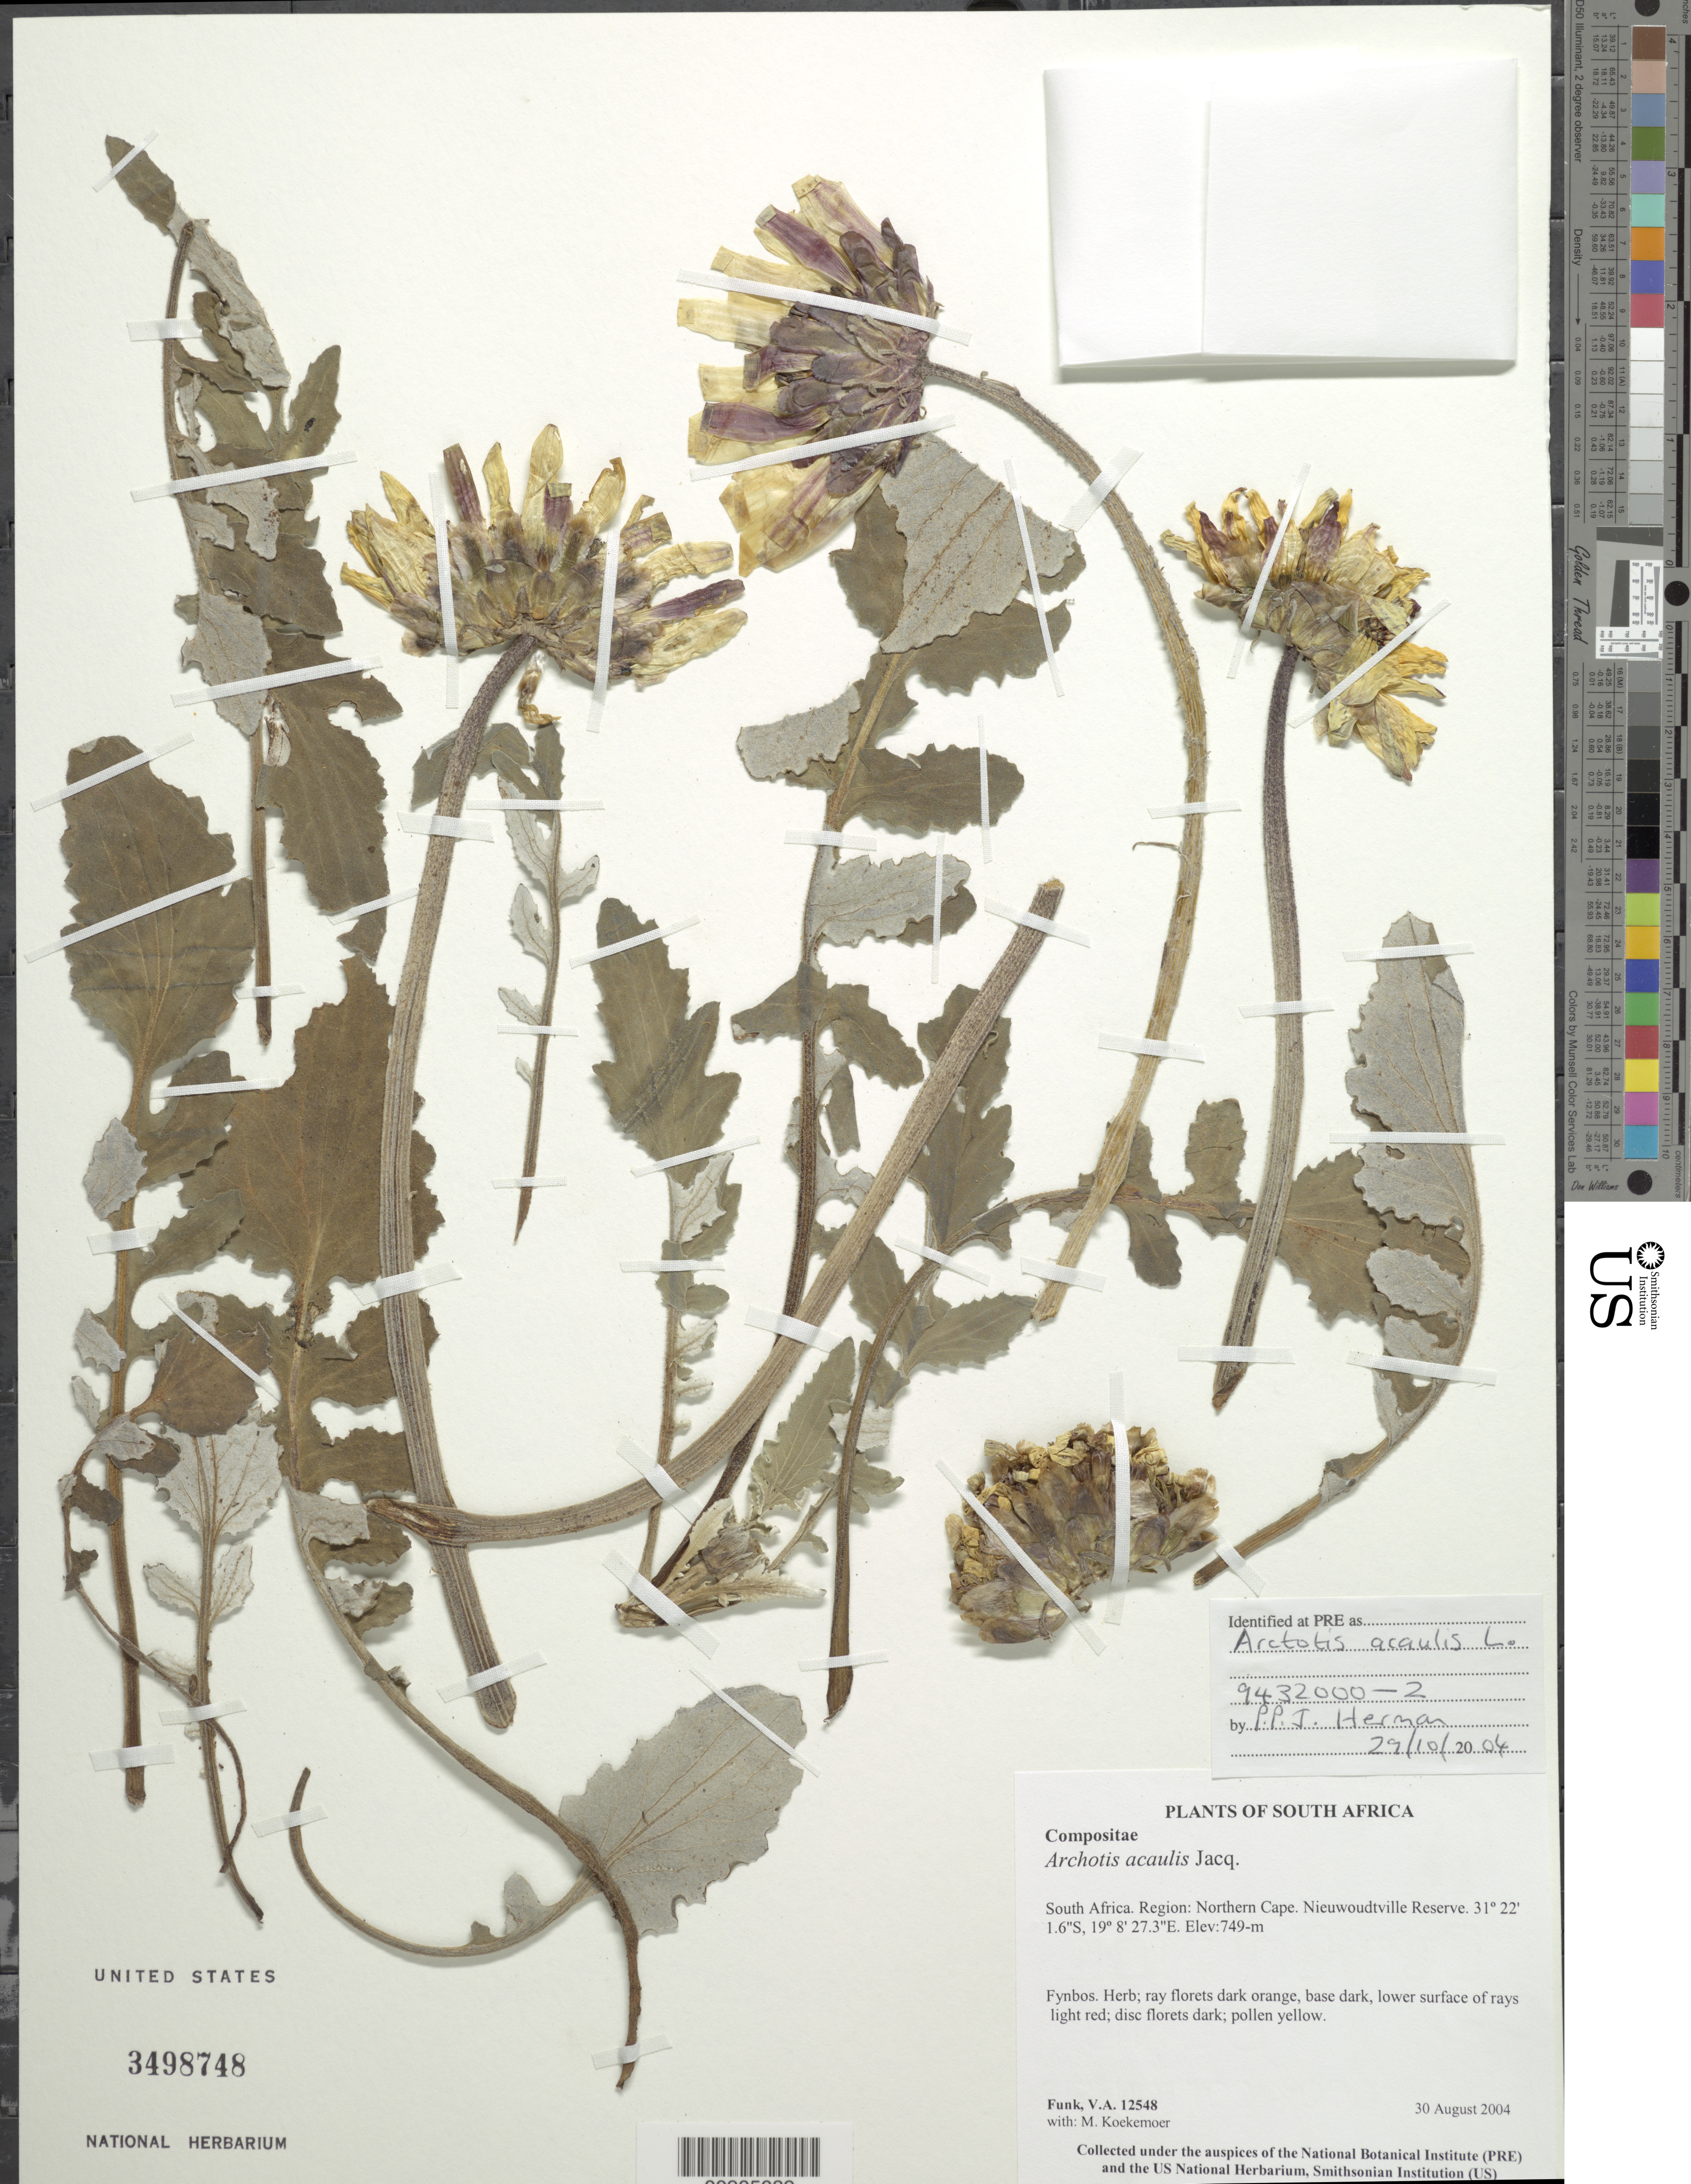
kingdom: Plantae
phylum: Tracheophyta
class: Magnoliopsida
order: Asterales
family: Asteraceae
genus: Arctotis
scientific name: Arctotis acaulis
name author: L.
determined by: Herman, P. P. J.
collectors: V. Funk & M. Koekemoer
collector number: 12548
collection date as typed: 30 August 2004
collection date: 2004-08-30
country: South Africa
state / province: Northern Cape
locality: Northern Cape, Nieuwoudtville Reserve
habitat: Fynbos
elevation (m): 749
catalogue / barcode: US 3498748